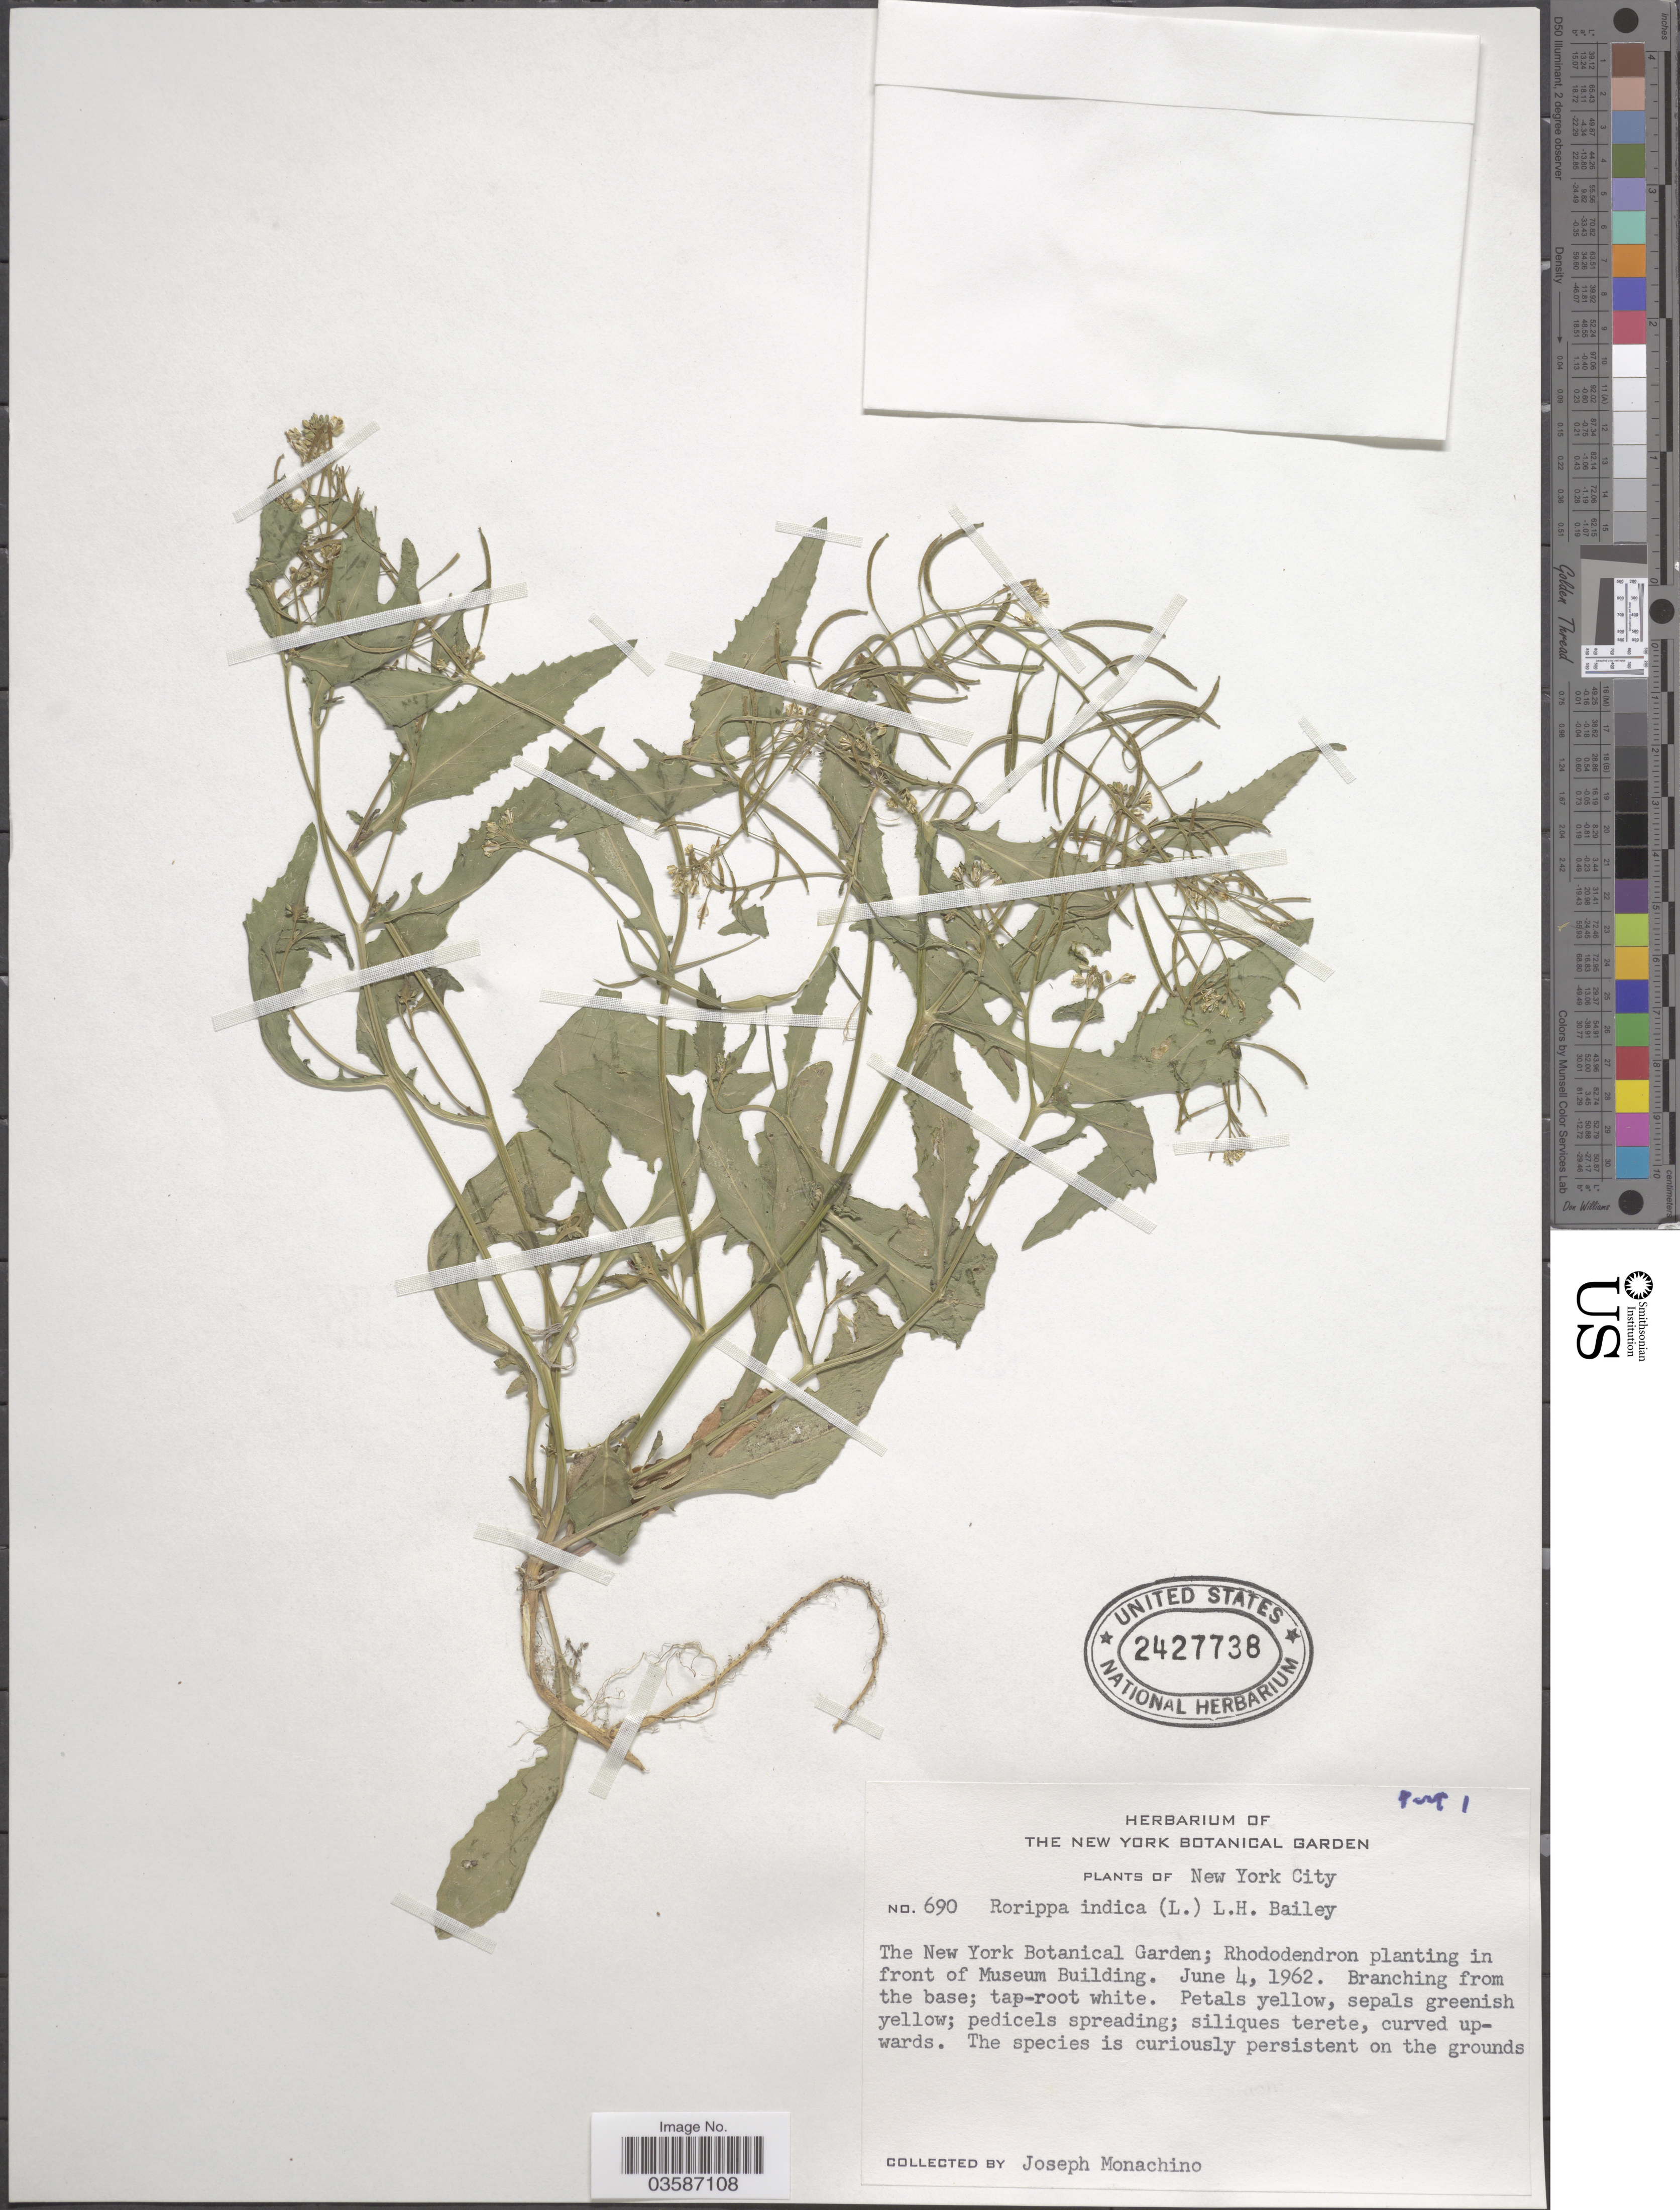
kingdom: Plantae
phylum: Tracheophyta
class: Magnoliopsida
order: Brassicales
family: Brassicaceae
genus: Rorippa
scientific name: Rorippa indica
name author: (L.) Hiern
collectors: J. V. Monachino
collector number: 690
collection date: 1962-06-04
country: United States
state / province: New York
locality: New York City. The New York Botanical Garden. In front of Museum Building.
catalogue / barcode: US 2427738